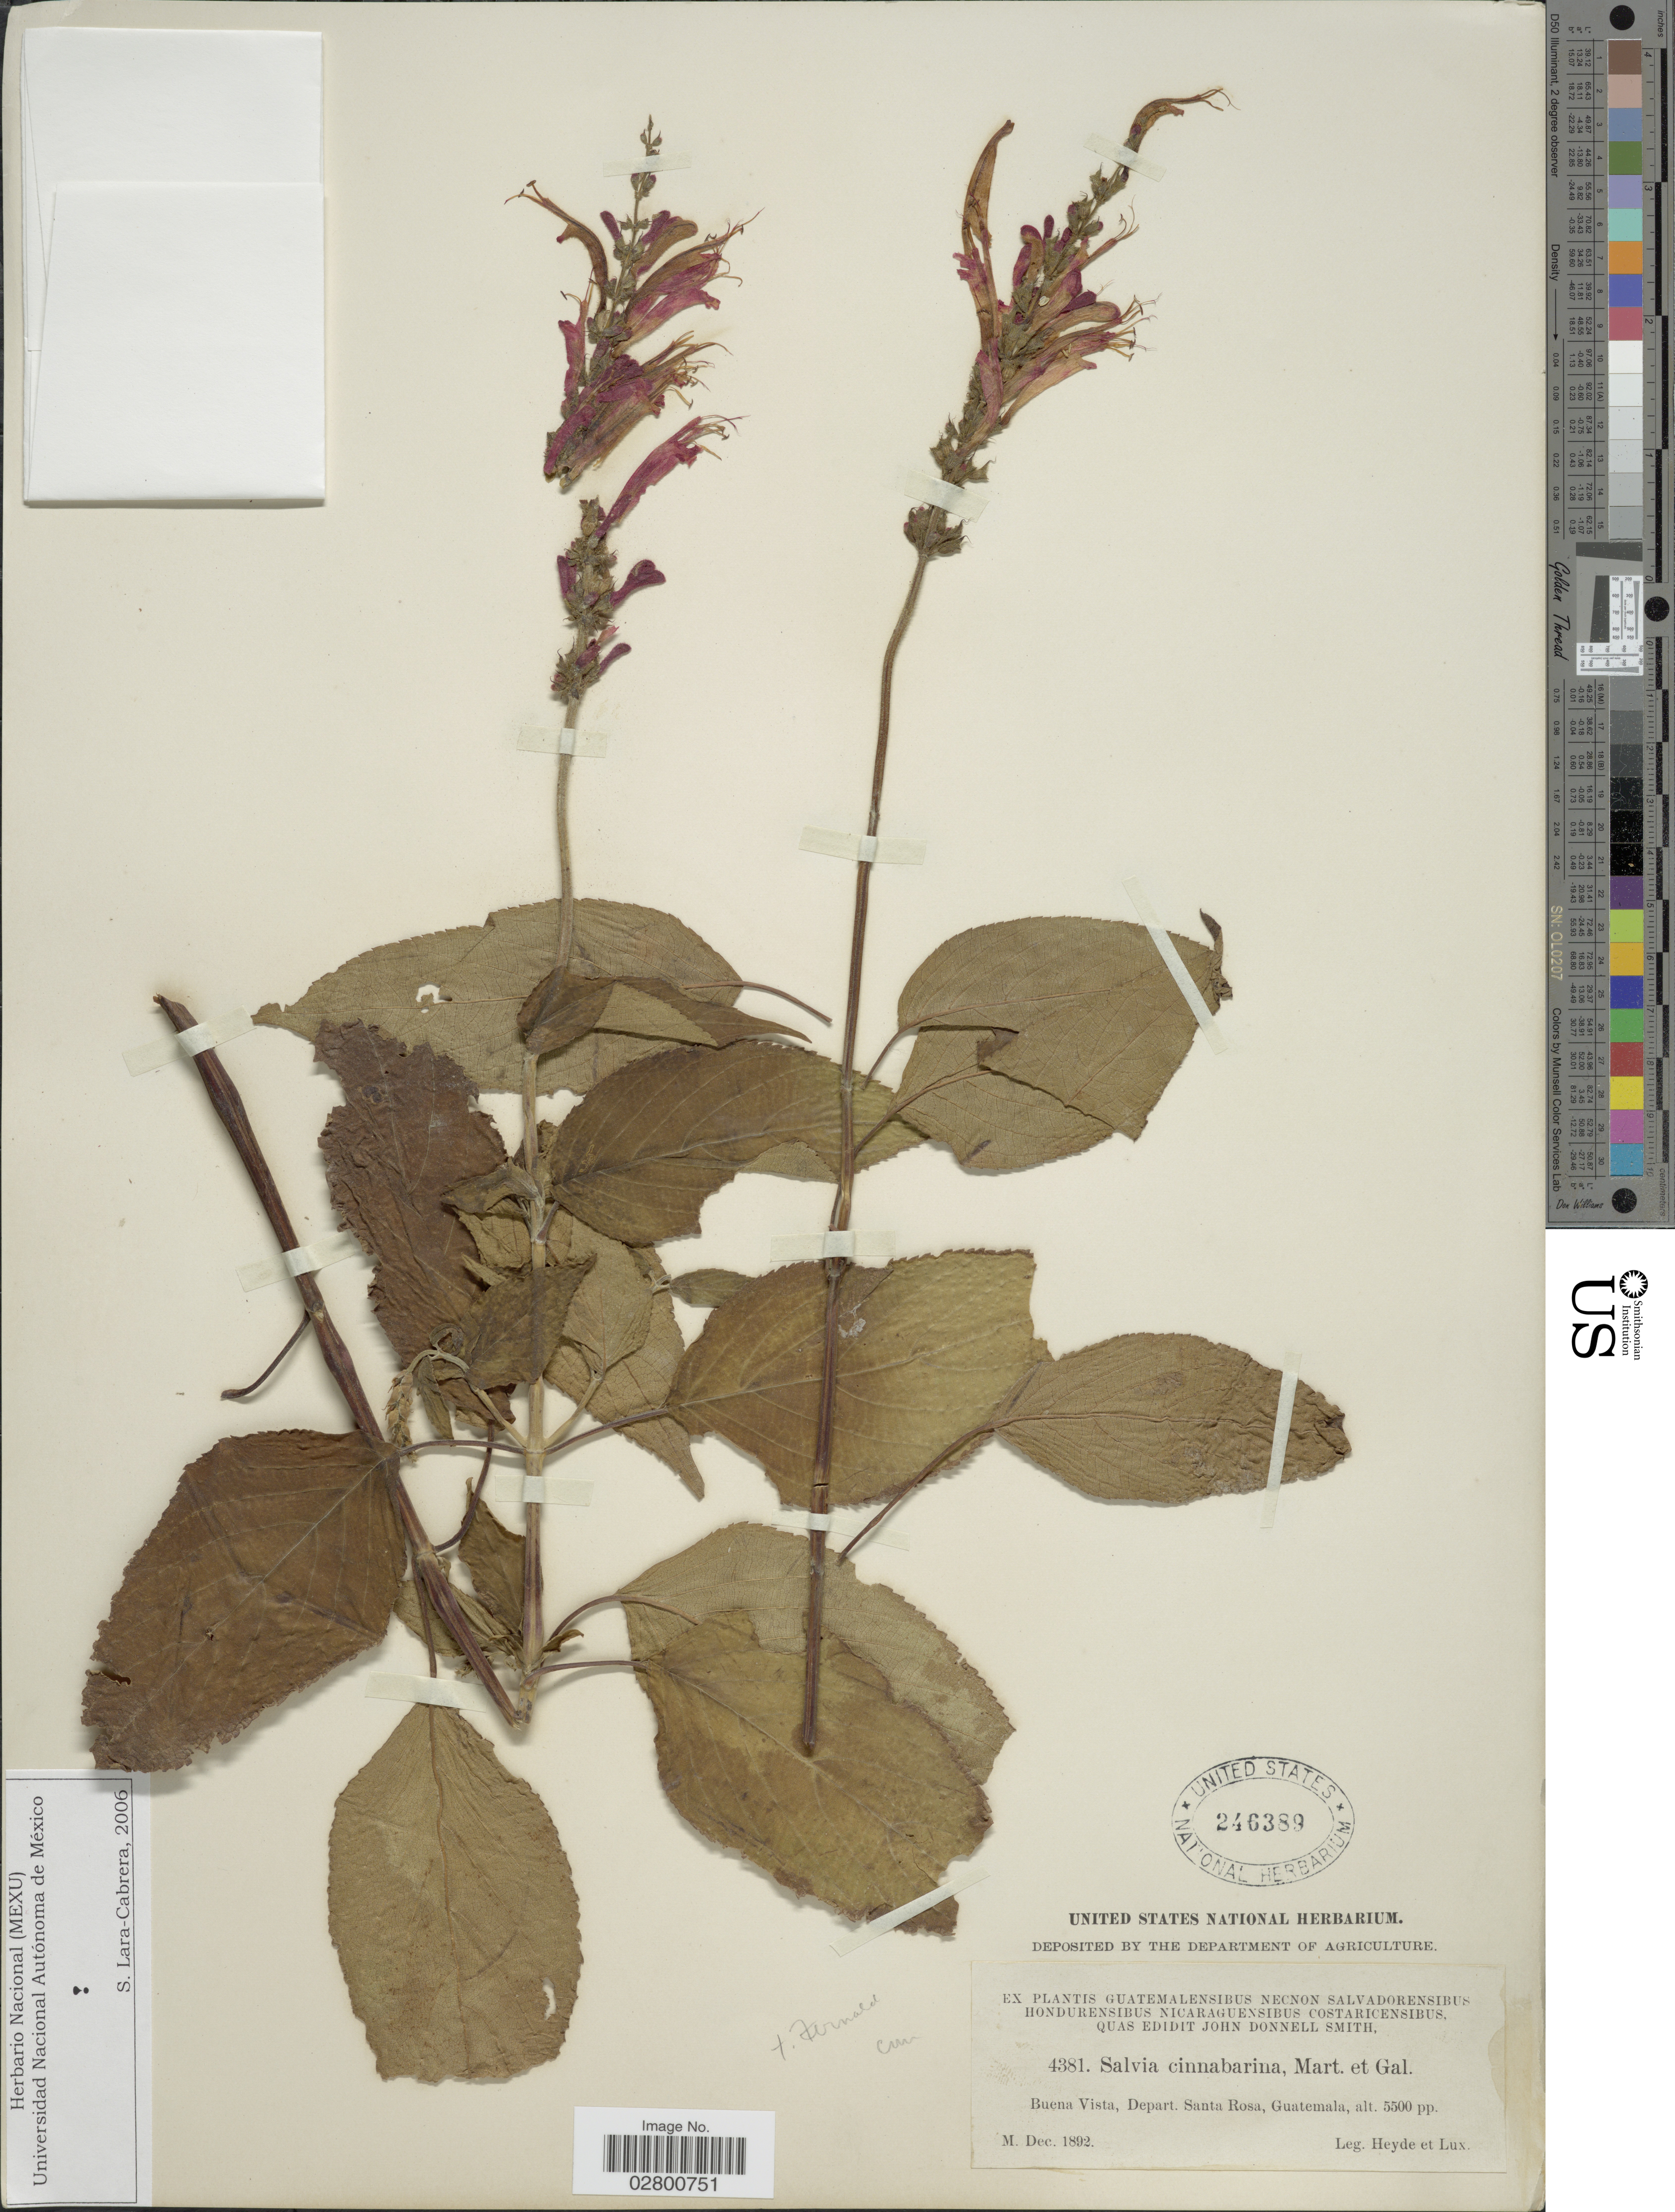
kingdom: Plantae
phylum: Tracheophyta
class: Magnoliopsida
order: Lamiales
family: Lamiaceae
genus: Salvia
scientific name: Salvia cinnabarina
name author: M. Martens & Galeotti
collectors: Heyde & Lux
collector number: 4381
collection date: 1892-12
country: Guatemala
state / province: Santa Rosa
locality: Buena Vista, Depart. Santa Rosa.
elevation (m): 1676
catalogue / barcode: US 246389